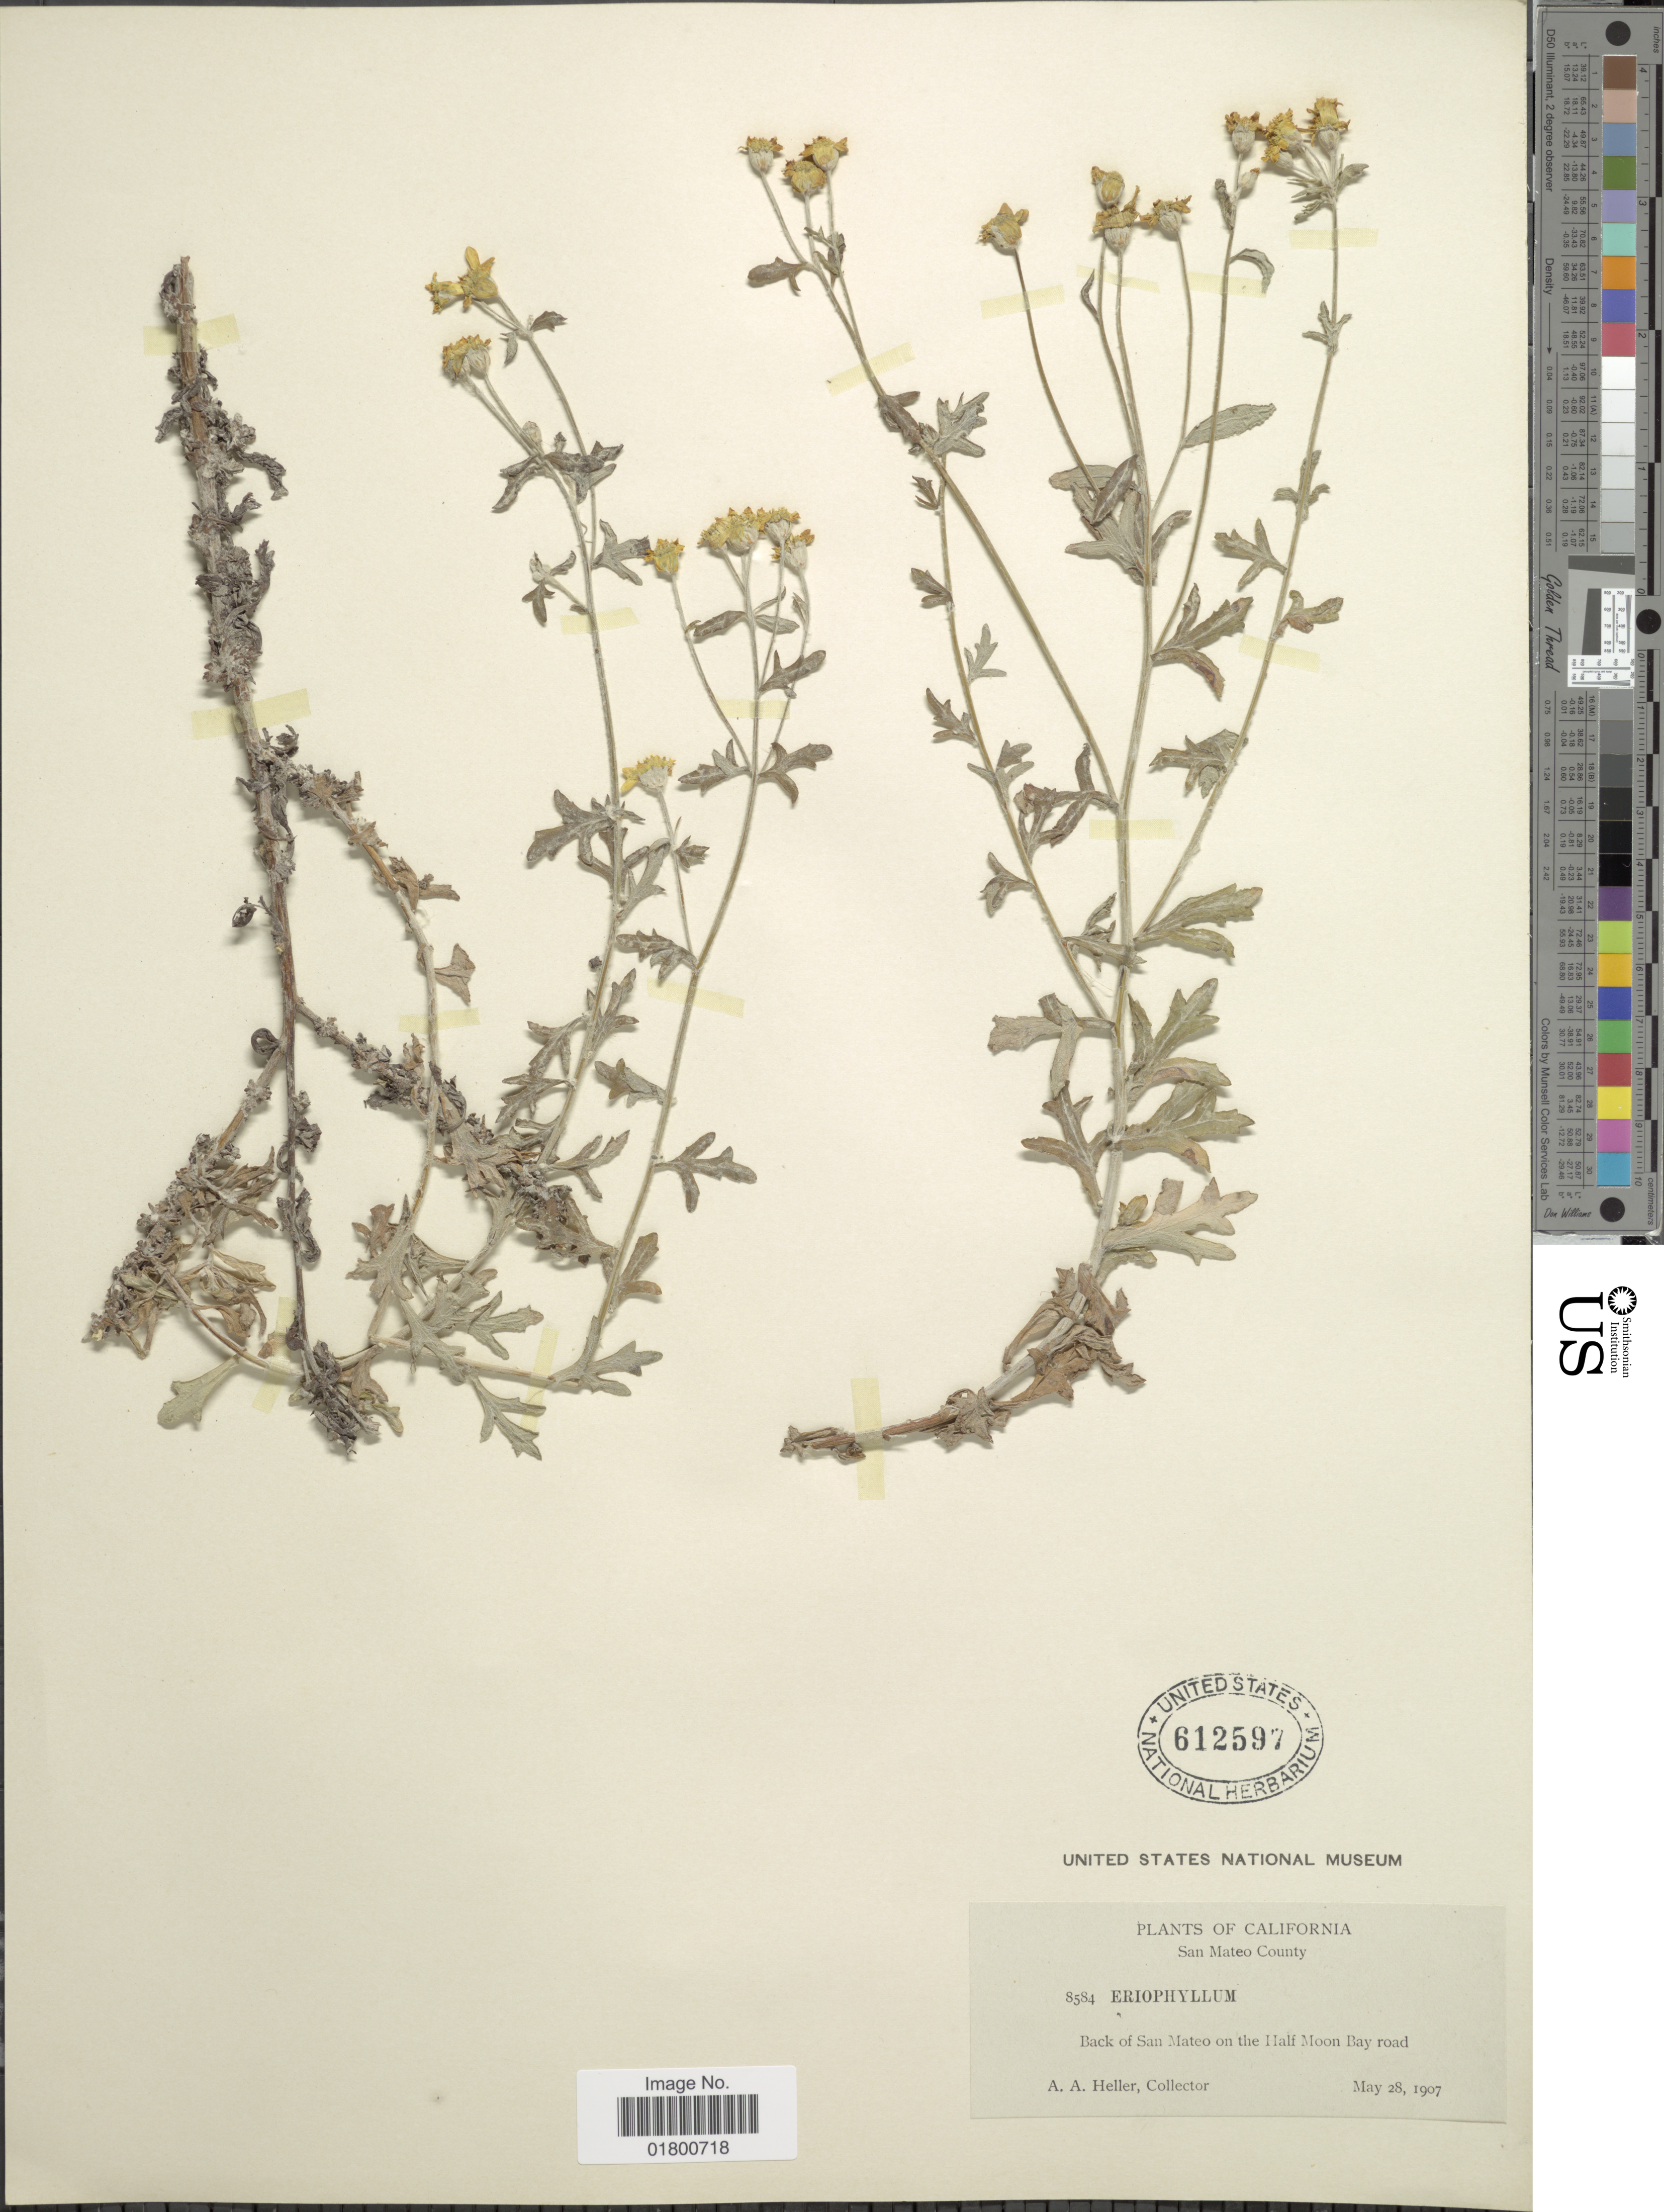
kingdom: Plantae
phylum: Tracheophyta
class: Magnoliopsida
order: Asterales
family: Asteraceae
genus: Eriophyllum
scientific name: Eriophyllum sp.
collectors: A. A. Heller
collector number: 8584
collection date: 1907-05-28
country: United States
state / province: California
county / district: San Mateo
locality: San Mateo County, Back of San Mateo on the Half Moon Bay Road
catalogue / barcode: US 612597